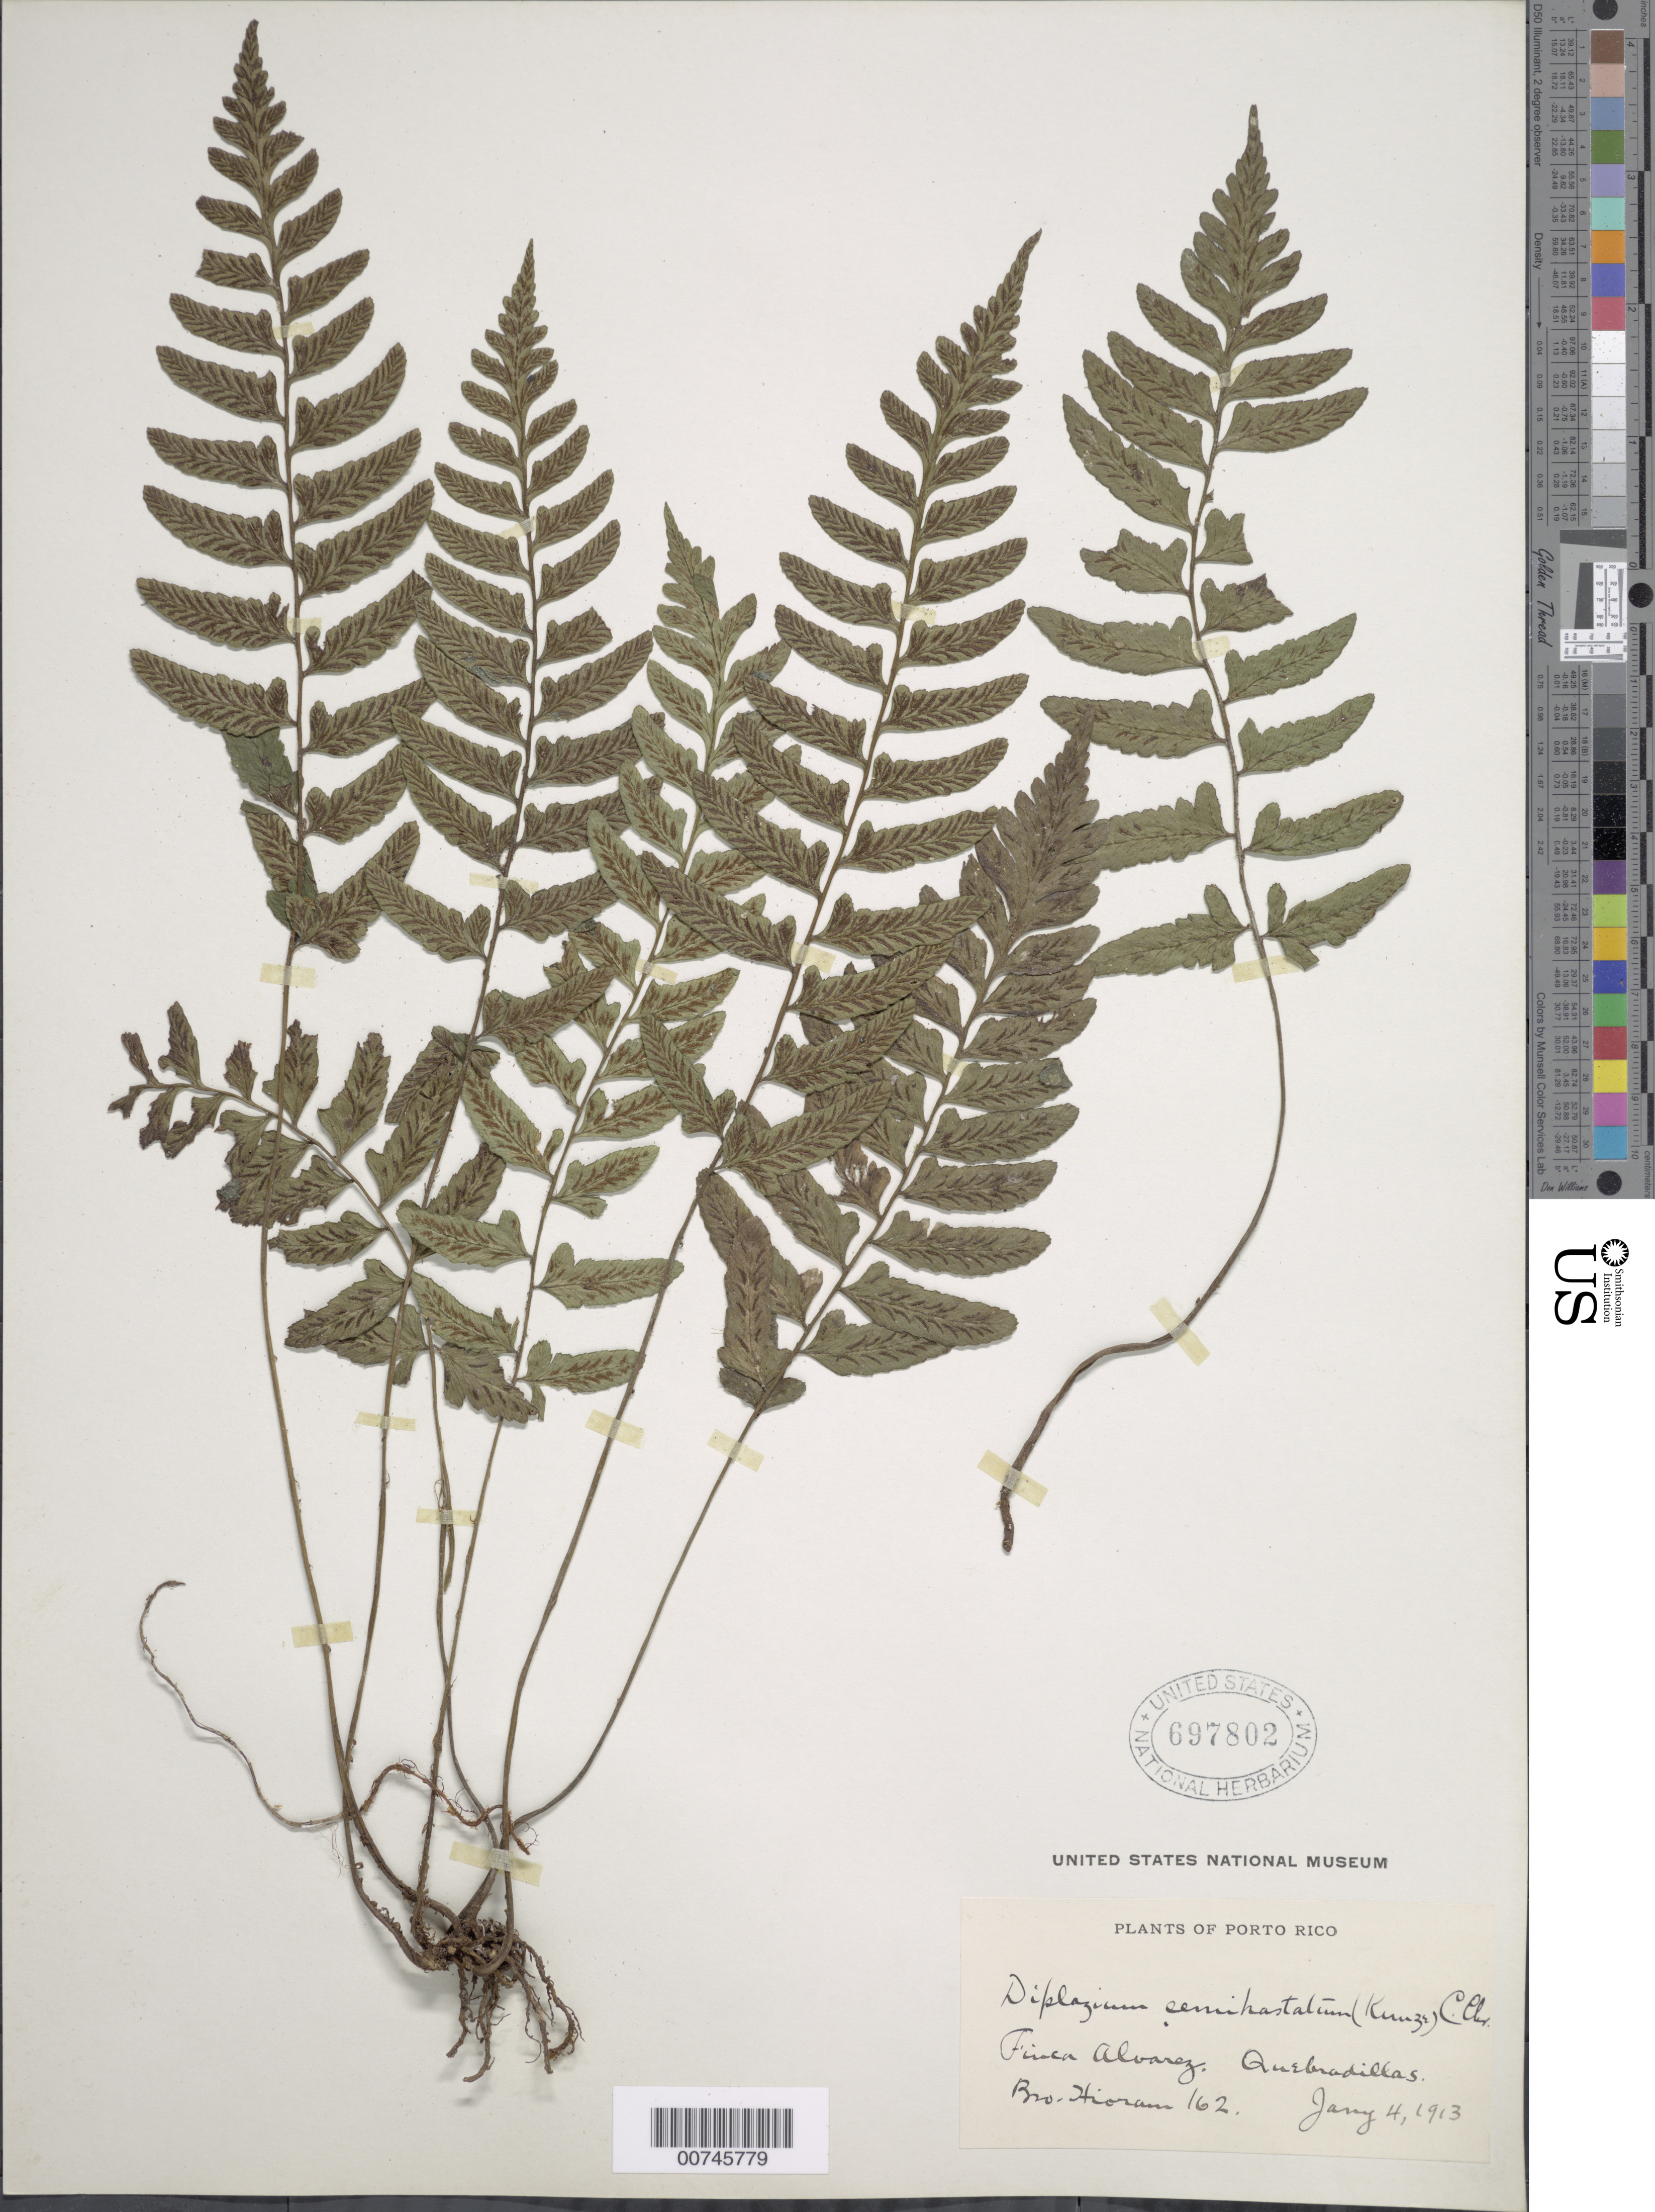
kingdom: Plantae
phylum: Tracheophyta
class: Polypodiopsida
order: Polypodiales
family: Athyriaceae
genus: Diplazium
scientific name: Diplazium unilobum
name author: (Poir.) Hieron.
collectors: Bro. Hioram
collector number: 162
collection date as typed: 04 Jan 1913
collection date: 1913-01-04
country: Puerto Rico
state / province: Quebradillas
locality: Finca Alvarez, Quebradillas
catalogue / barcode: US 697802